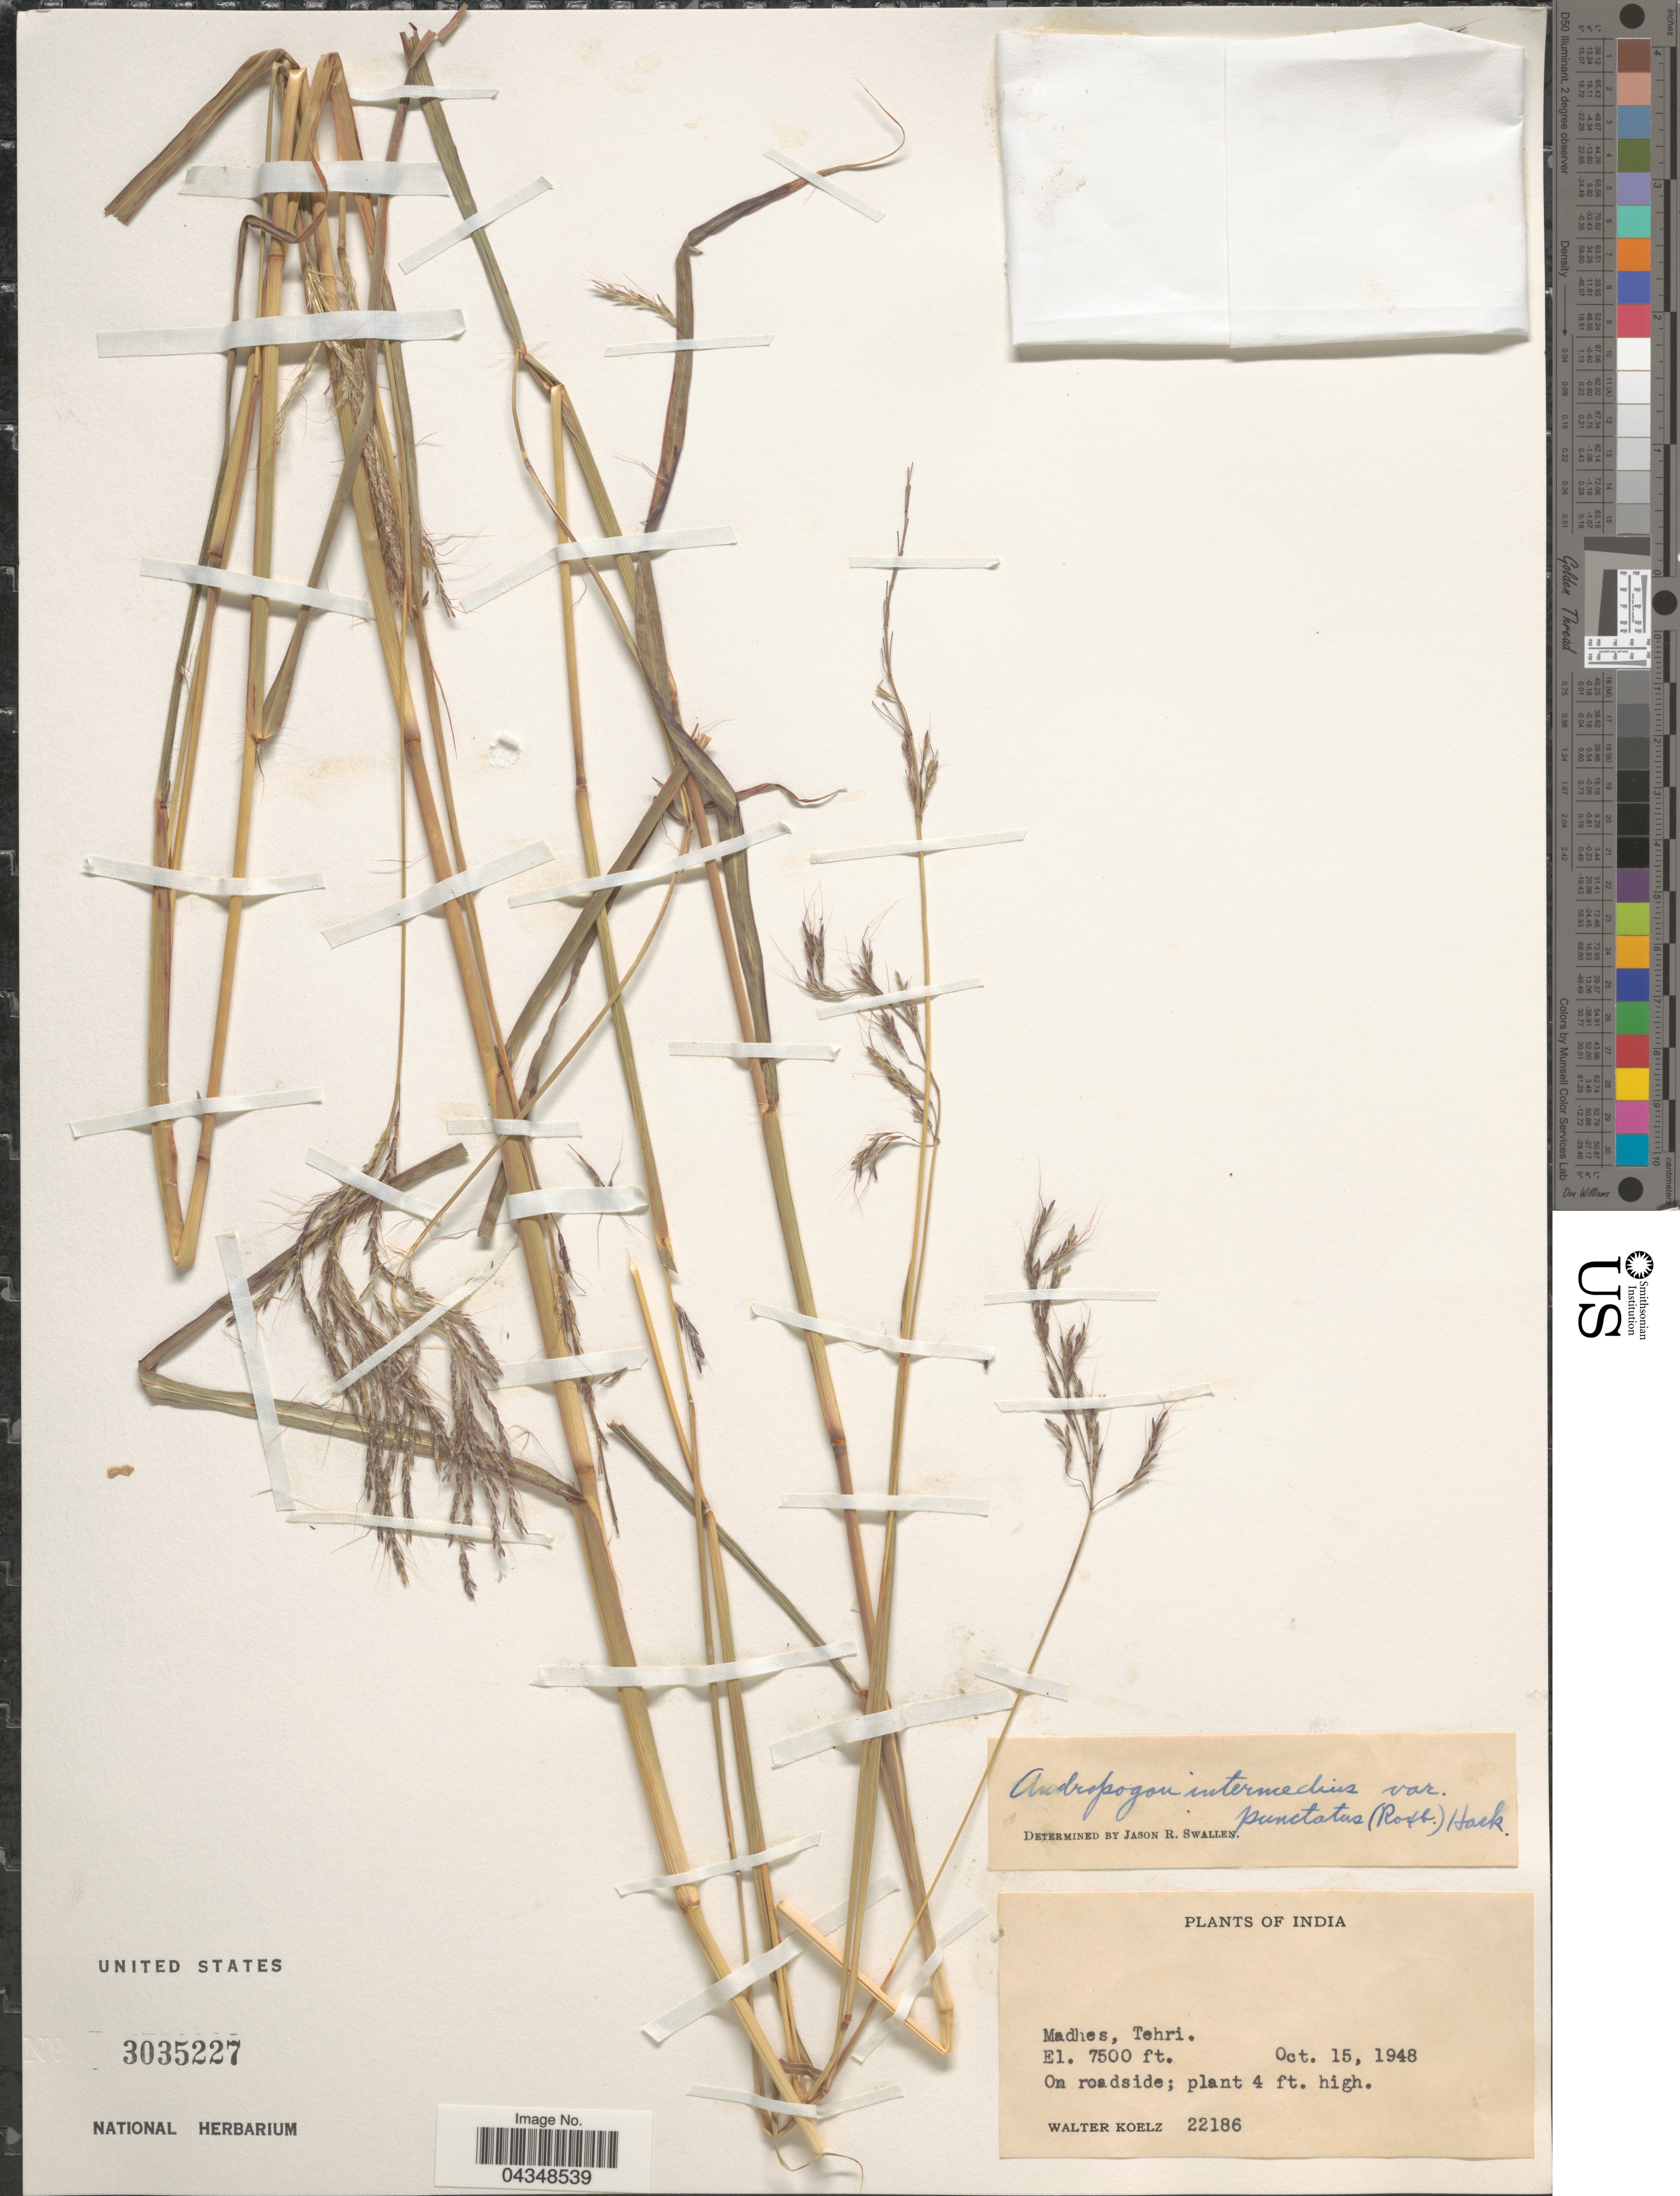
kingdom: Plantae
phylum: Tracheophyta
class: Liliopsida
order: Poales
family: Poaceae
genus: Bothriochloa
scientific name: Bothriochloa bladhii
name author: (Retz.) S.T. Blake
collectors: W. N. Koelz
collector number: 22186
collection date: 1948-10-15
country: India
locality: Madhes, Tehri.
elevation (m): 2286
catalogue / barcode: US 3035227